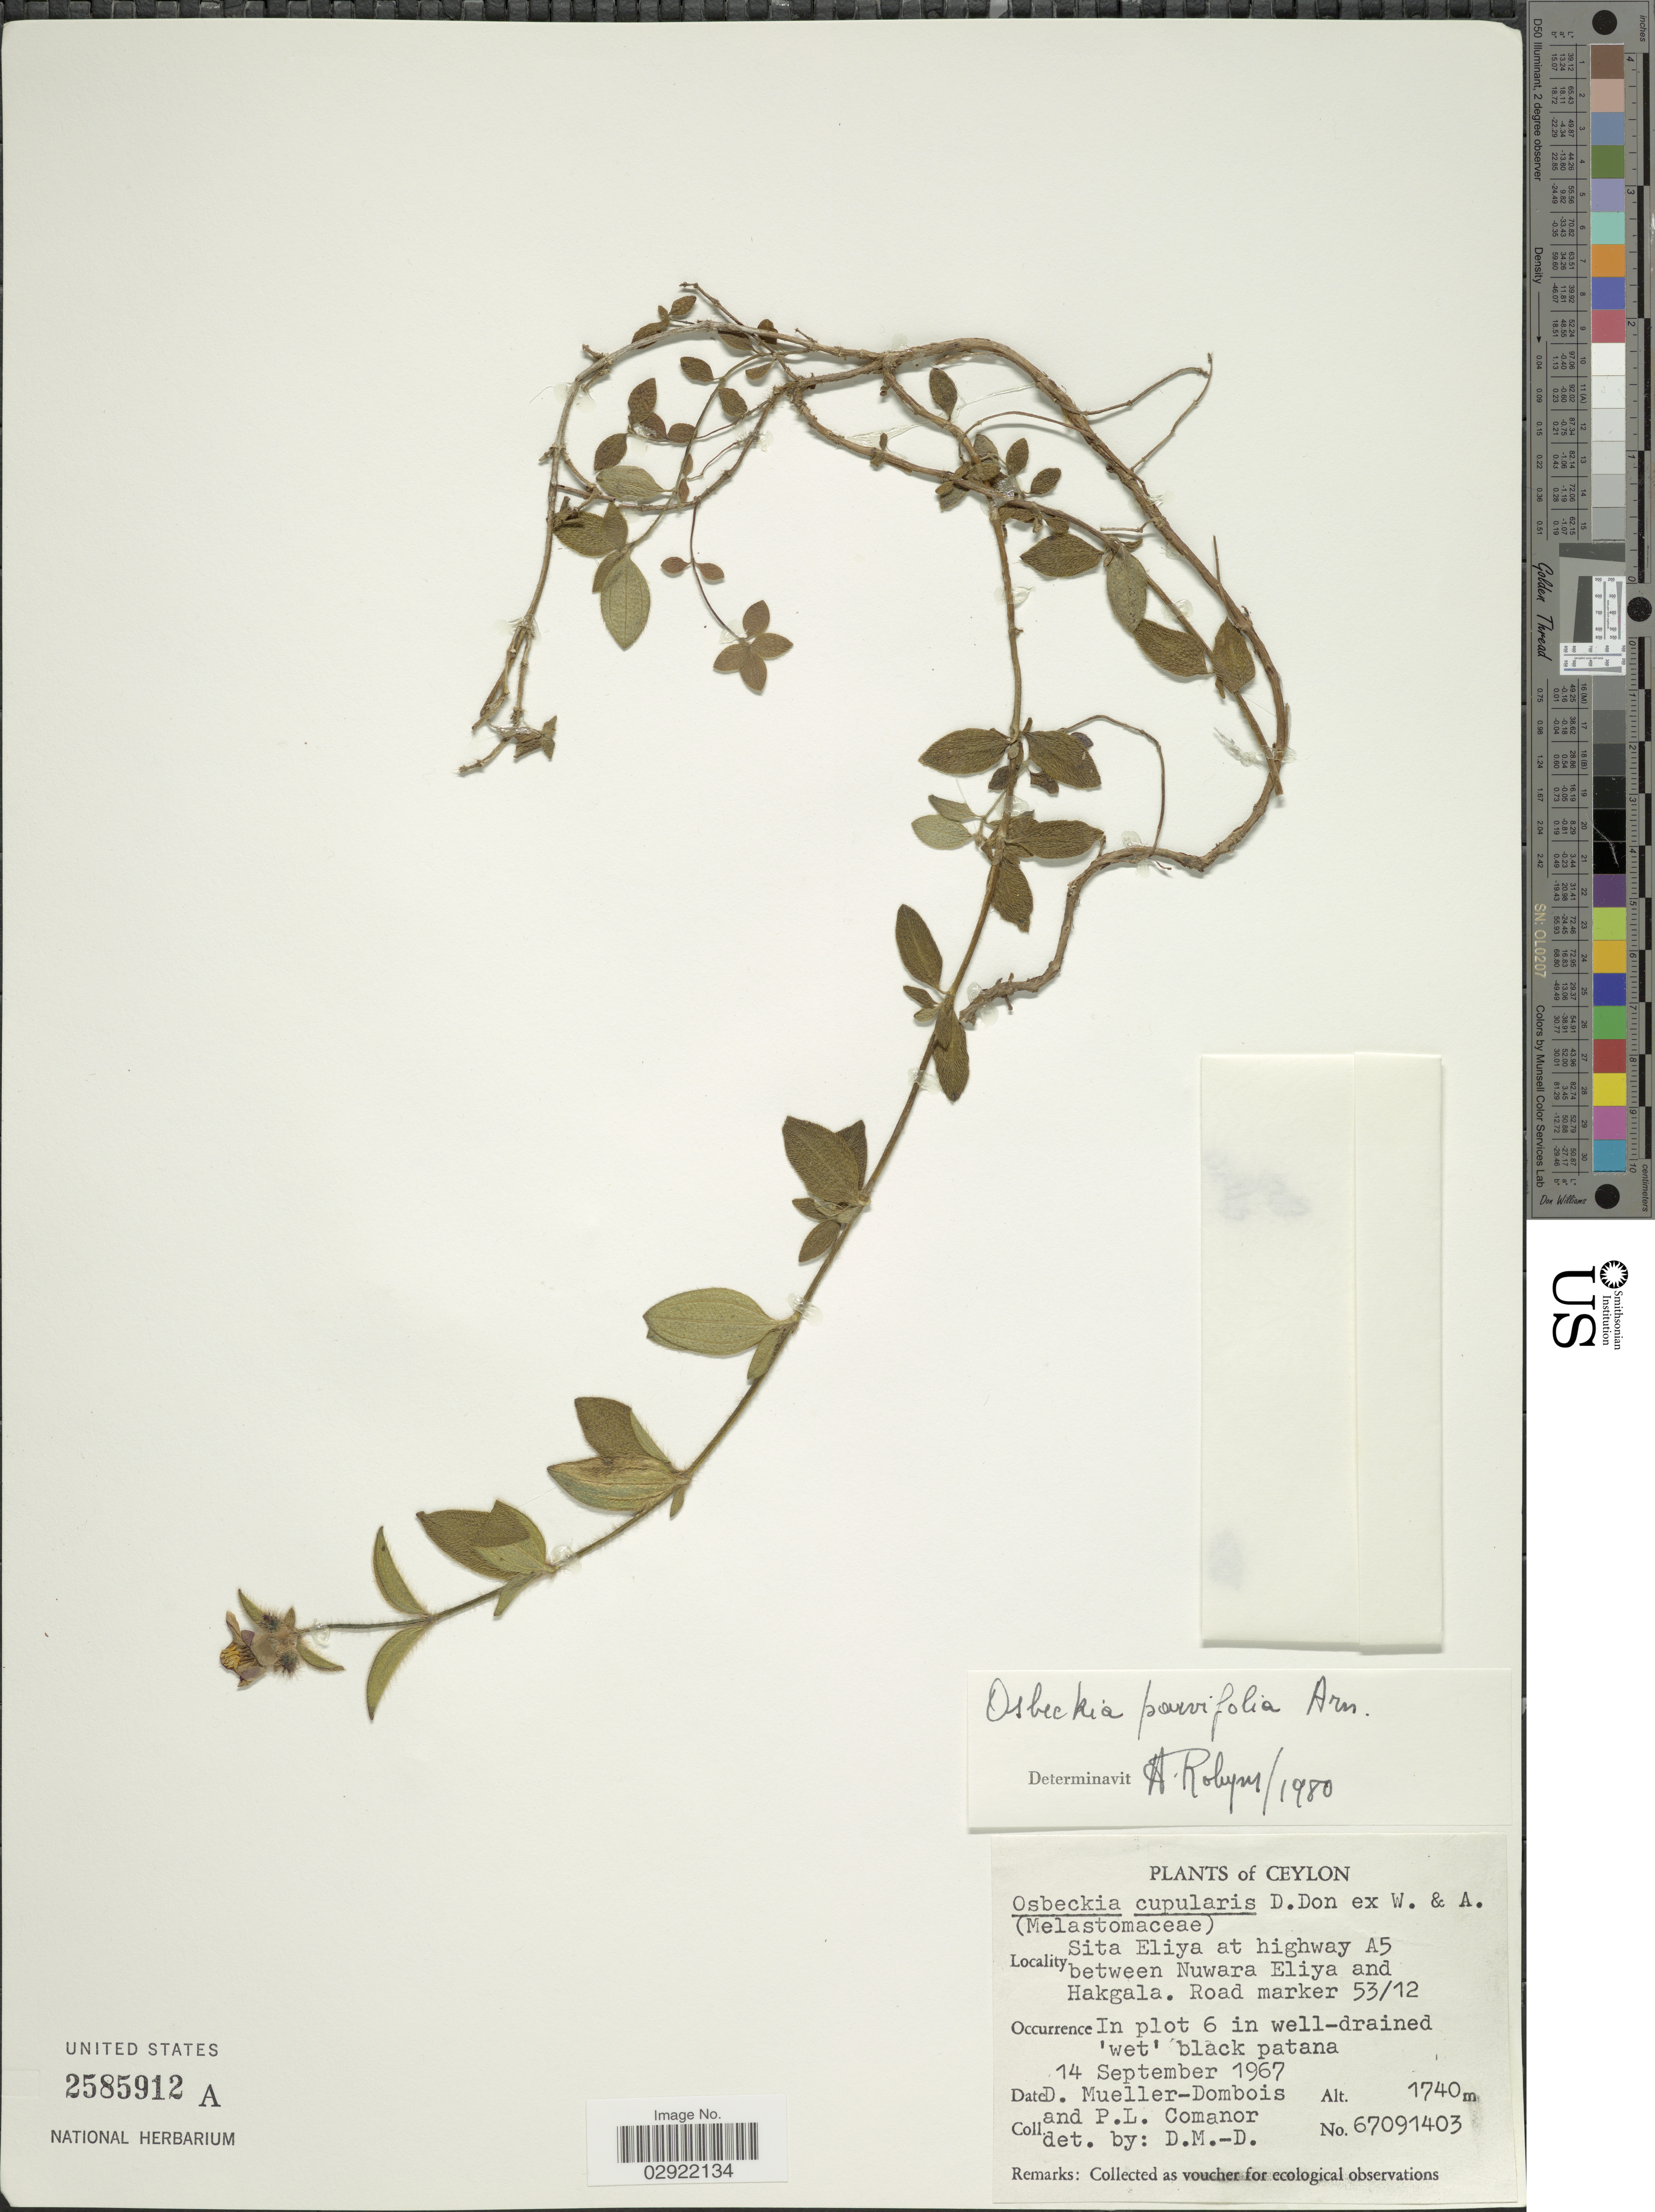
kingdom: Plantae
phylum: Tracheophyta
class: Magnoliopsida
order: Myrtales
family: Melastomataceae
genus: Osbeckia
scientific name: Osbeckia parvifolia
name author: Arn.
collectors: D. Mueller-Dombois & P. Comanor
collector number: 67091403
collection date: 1967-09-14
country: Sri Lanka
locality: Ceylon. Sita Eliya at highway A5 between Nuwara Eliya and Hakgala. Road marker 53/12. In plot 6.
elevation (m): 1740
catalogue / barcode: US 2585912A